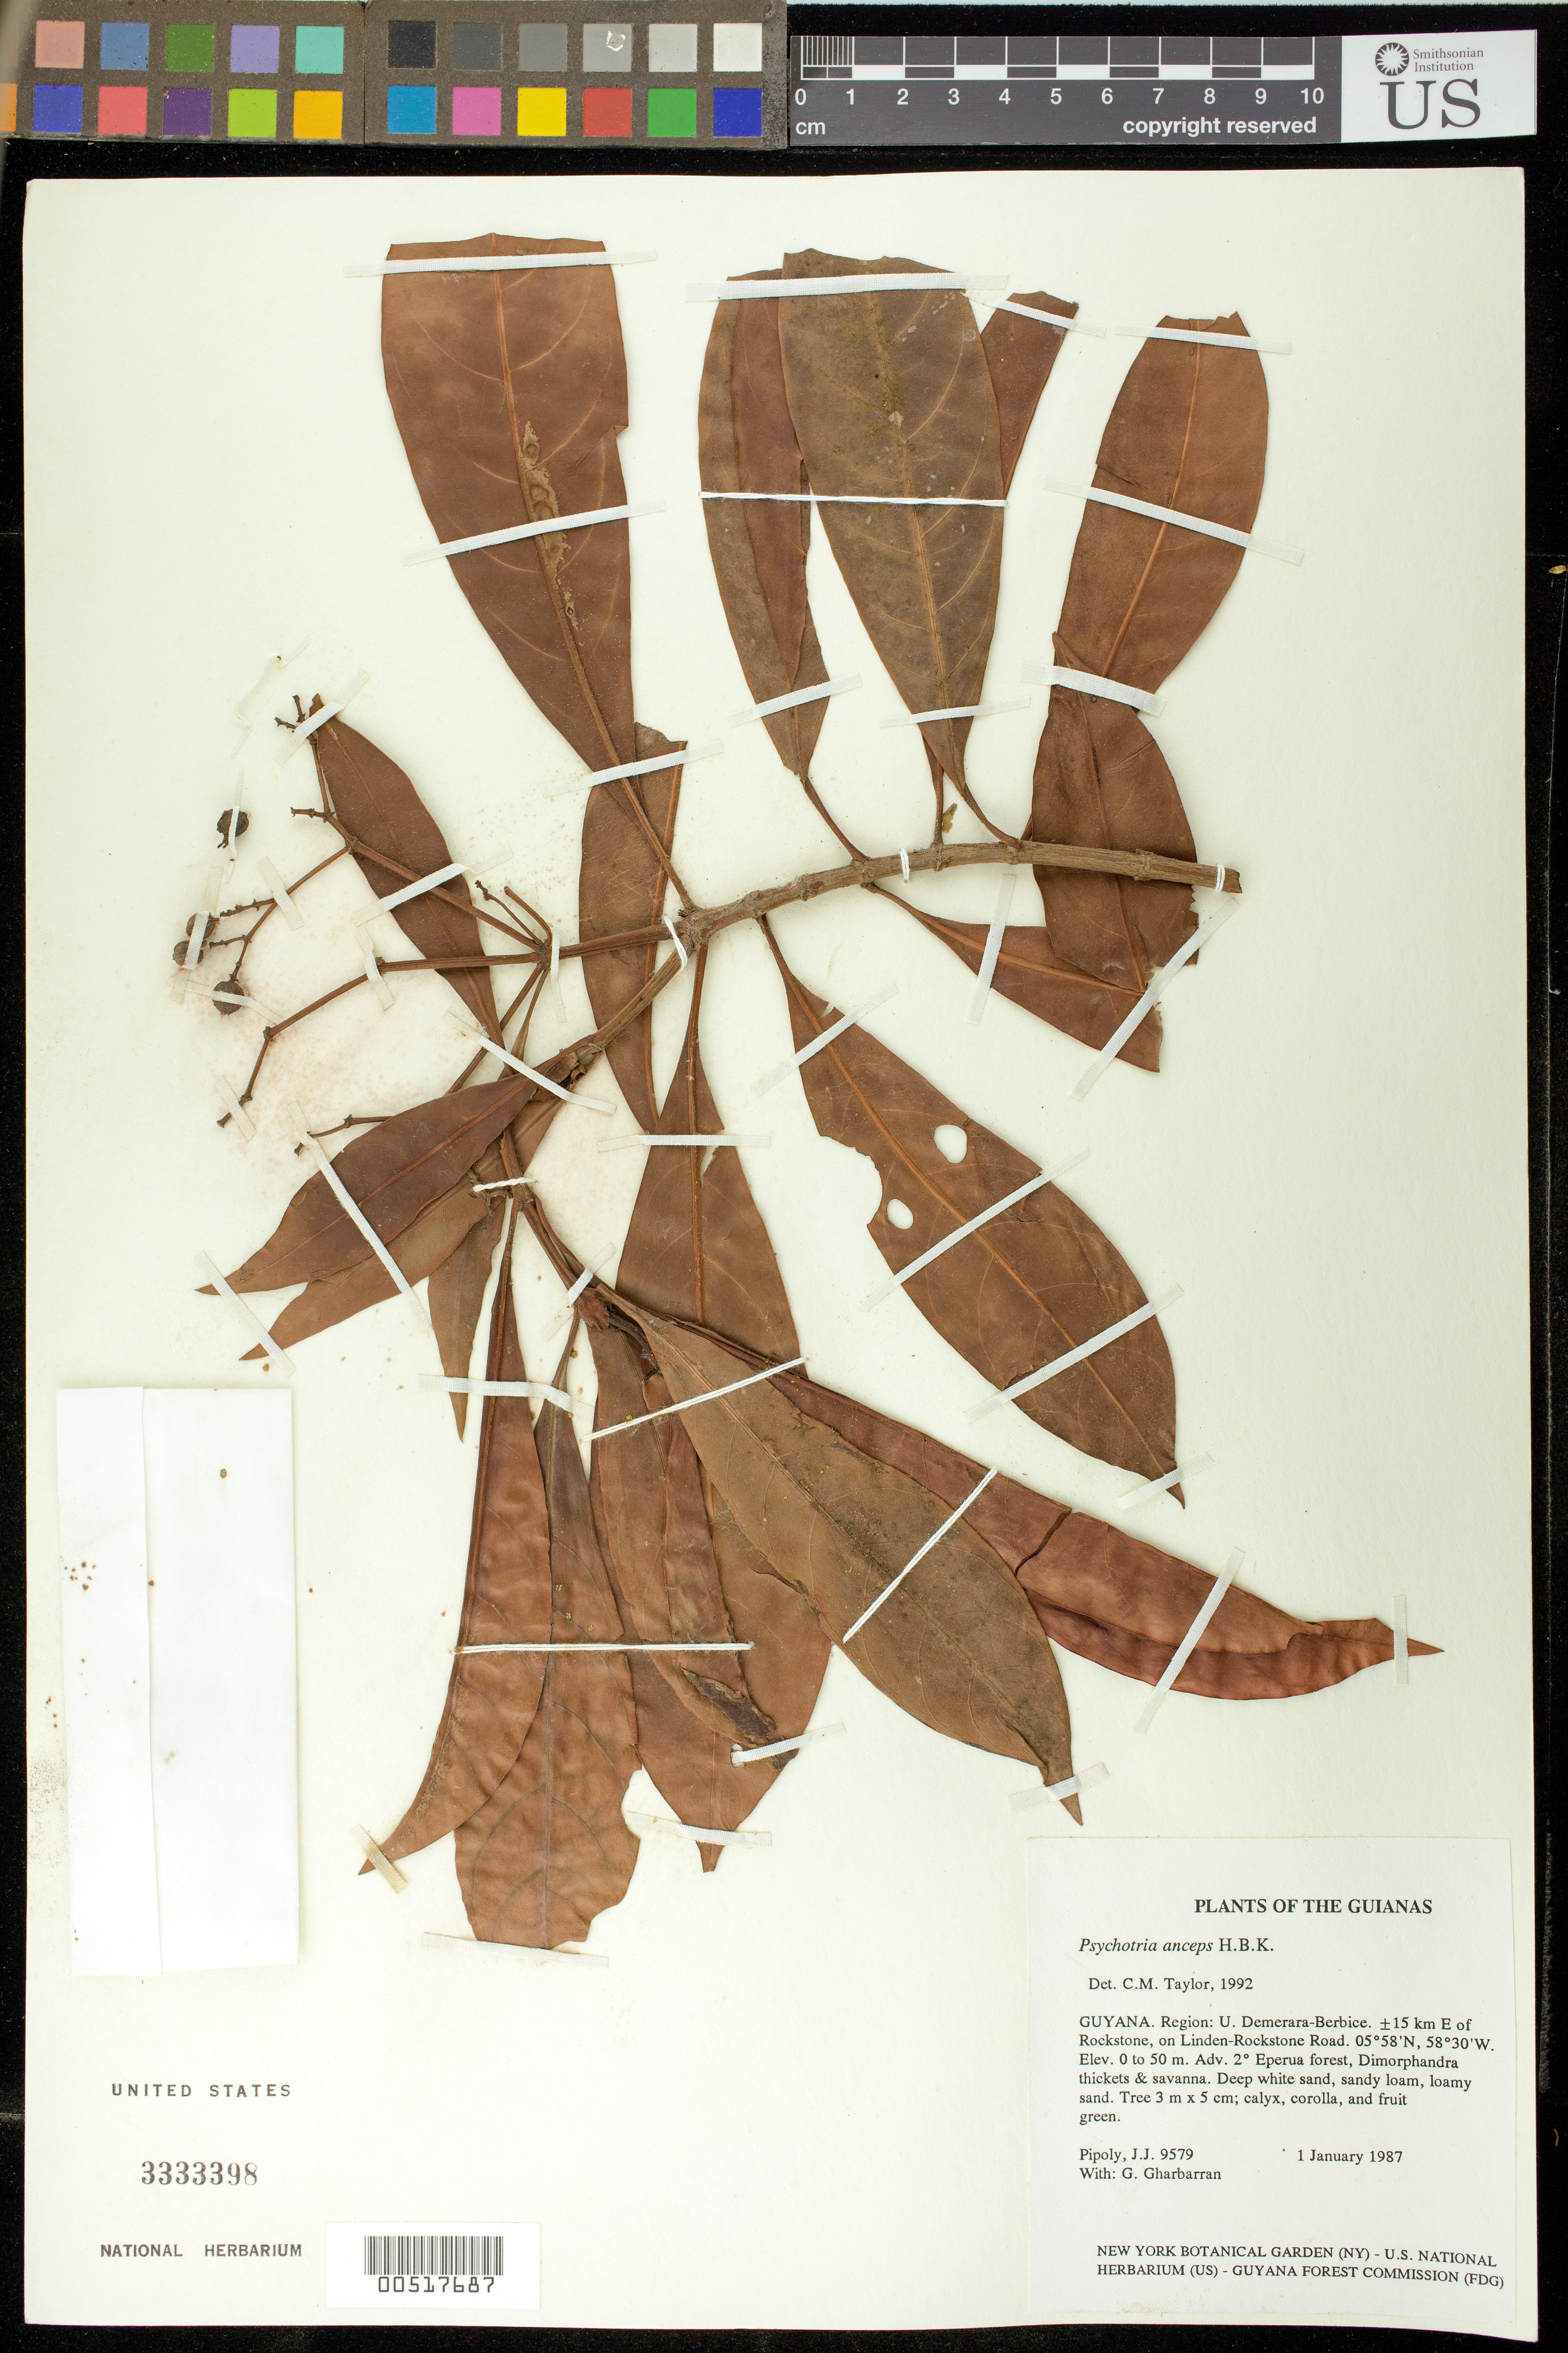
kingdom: Plantae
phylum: Tracheophyta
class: Magnoliopsida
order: Gentianales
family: Rubiaceae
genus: Psychotria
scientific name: Psychotria anceps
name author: Kunth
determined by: Taylor, Charlotte M.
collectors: J. J. Pipoly & G. Gharbarran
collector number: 9579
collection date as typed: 11 January 1987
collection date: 1987-01-11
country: Guyana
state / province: U. Demerara-Berbice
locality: ±15 km E of Rockstone, on Linden-Rockstone Road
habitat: Adv. secondary Eperua forest, Dimorphandra thickets & savanna. Deep white sand, sandy loam, loamy sand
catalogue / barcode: US 3333398